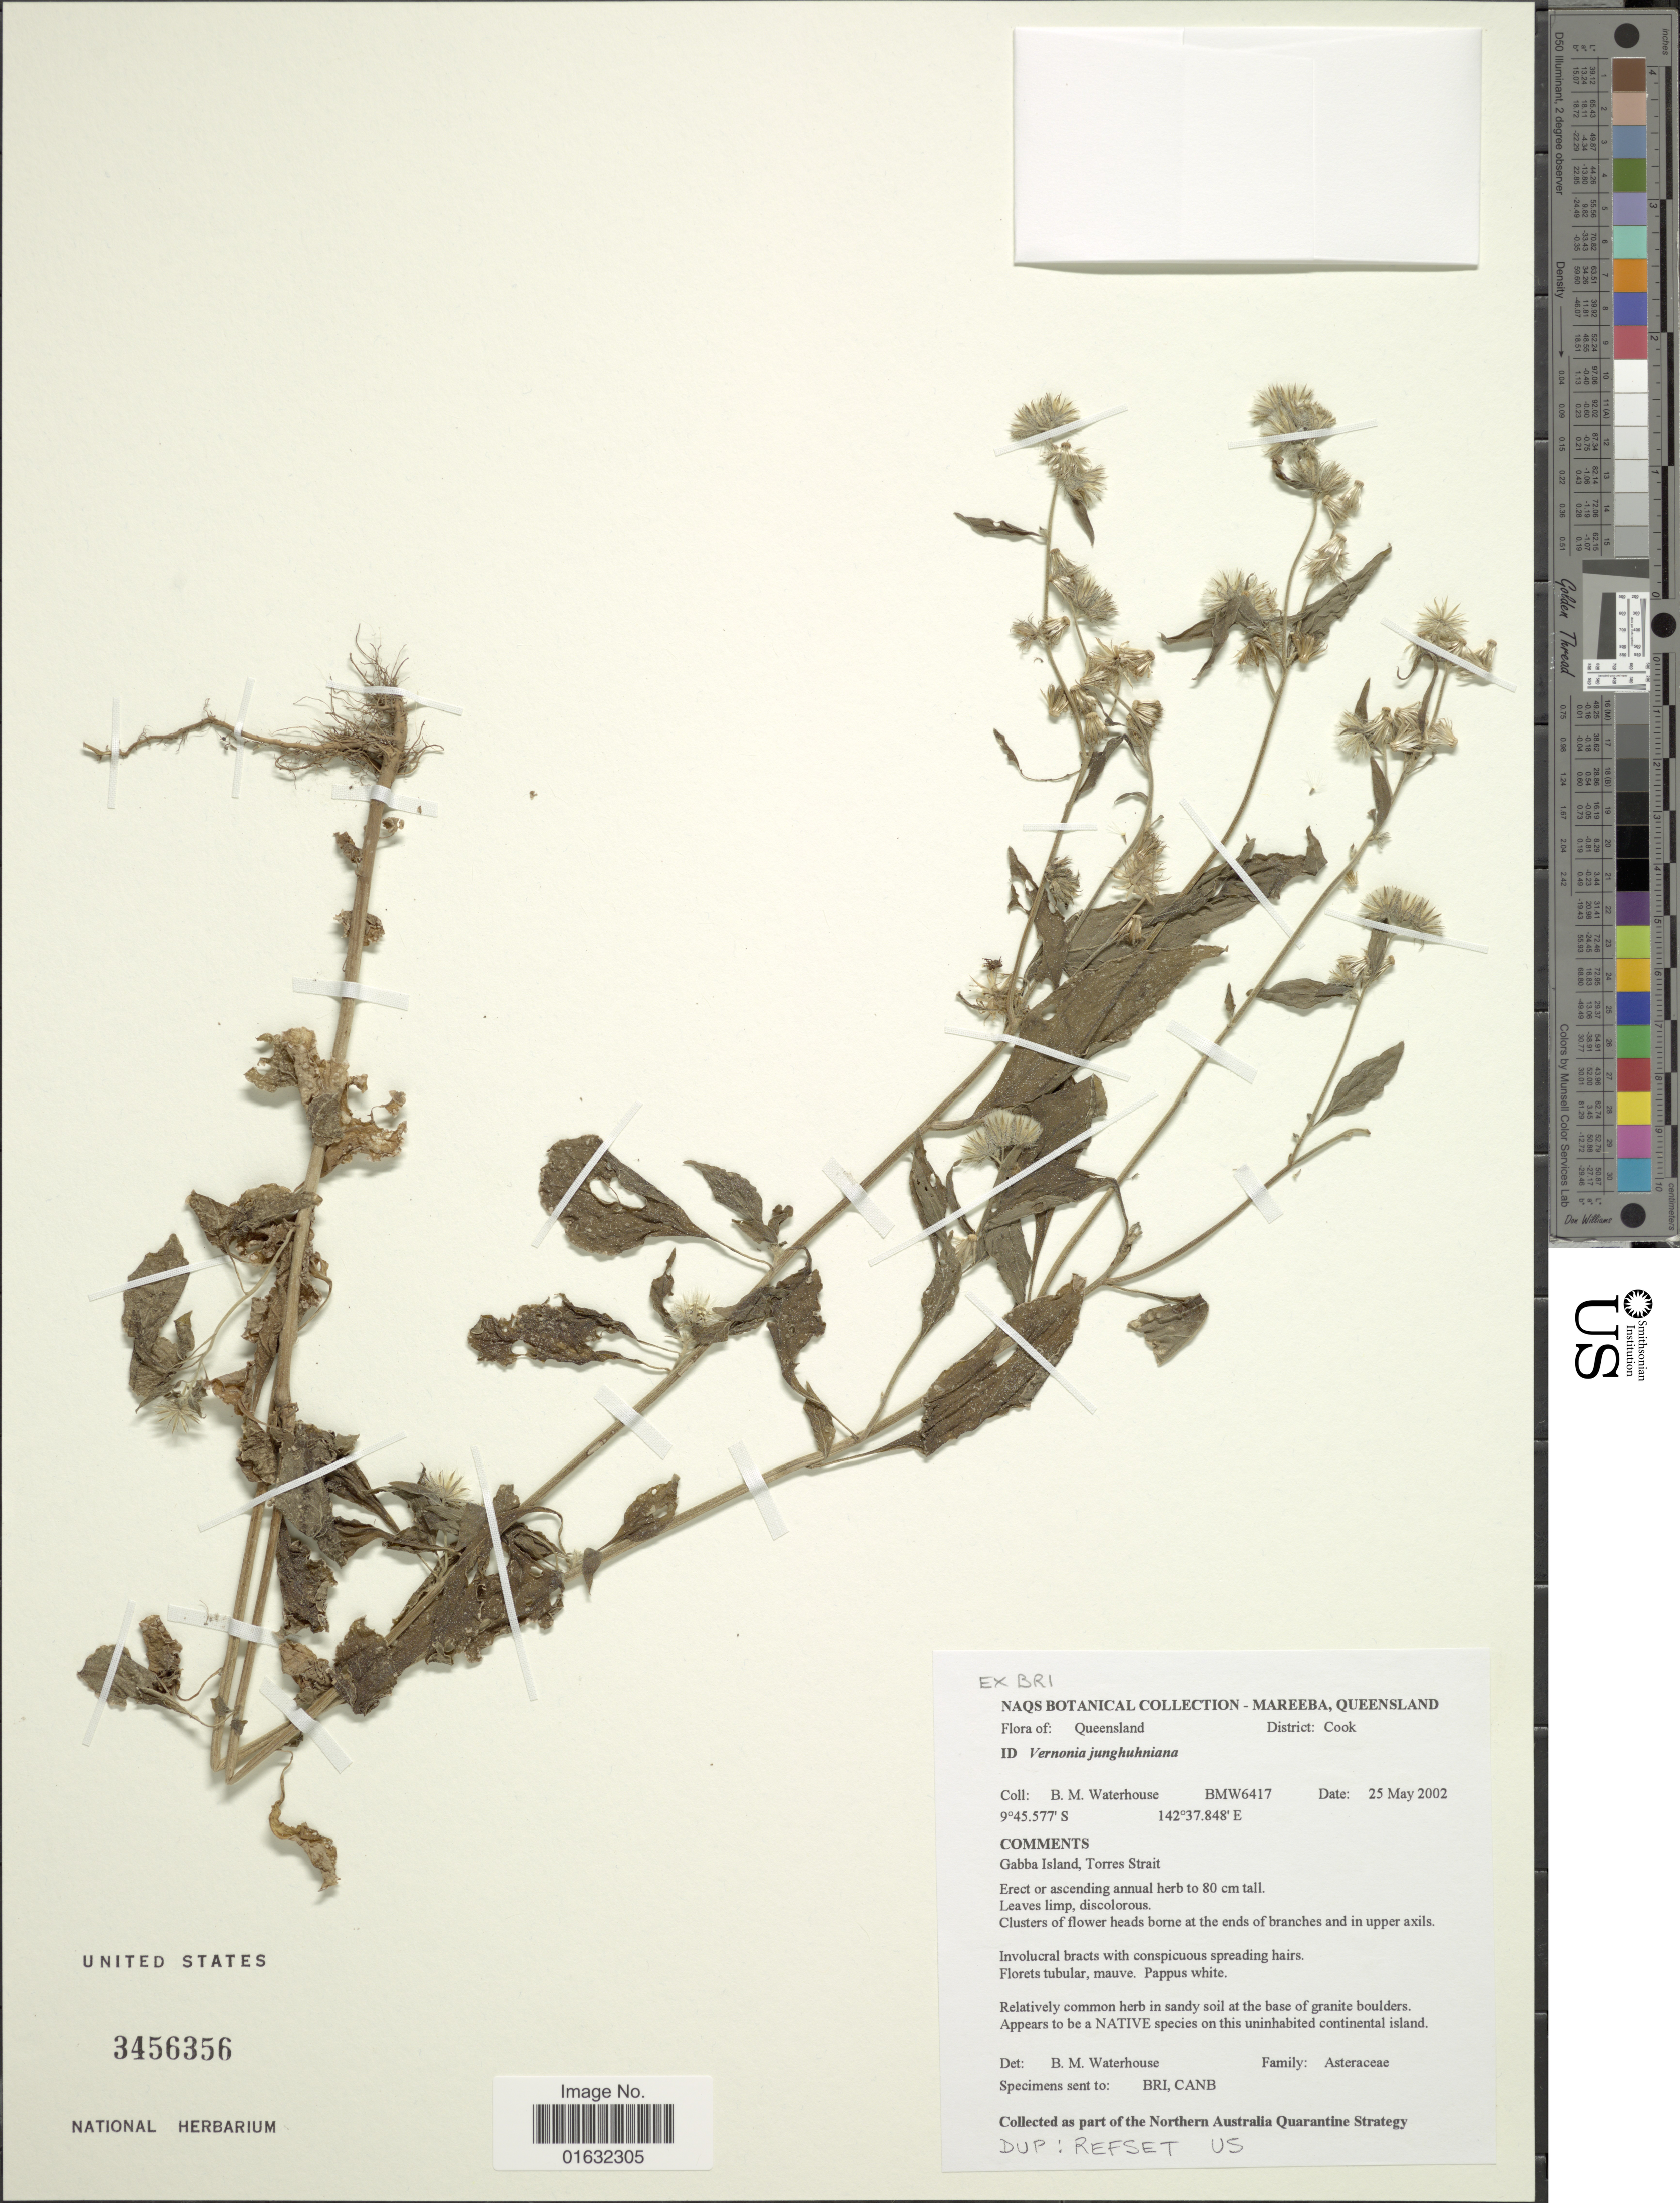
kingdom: Plantae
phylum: Tracheophyta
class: Magnoliopsida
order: Asterales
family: Asteraceae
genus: Vernonia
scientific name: Vernonia junghuhniana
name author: J. Kost.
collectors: B. Waterhouse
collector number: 6417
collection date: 2002-05-25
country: Australia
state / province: Queensland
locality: Mareeba, Queensland, District: Cook, Gabbra Island, Torres Strait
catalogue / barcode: US 3456256